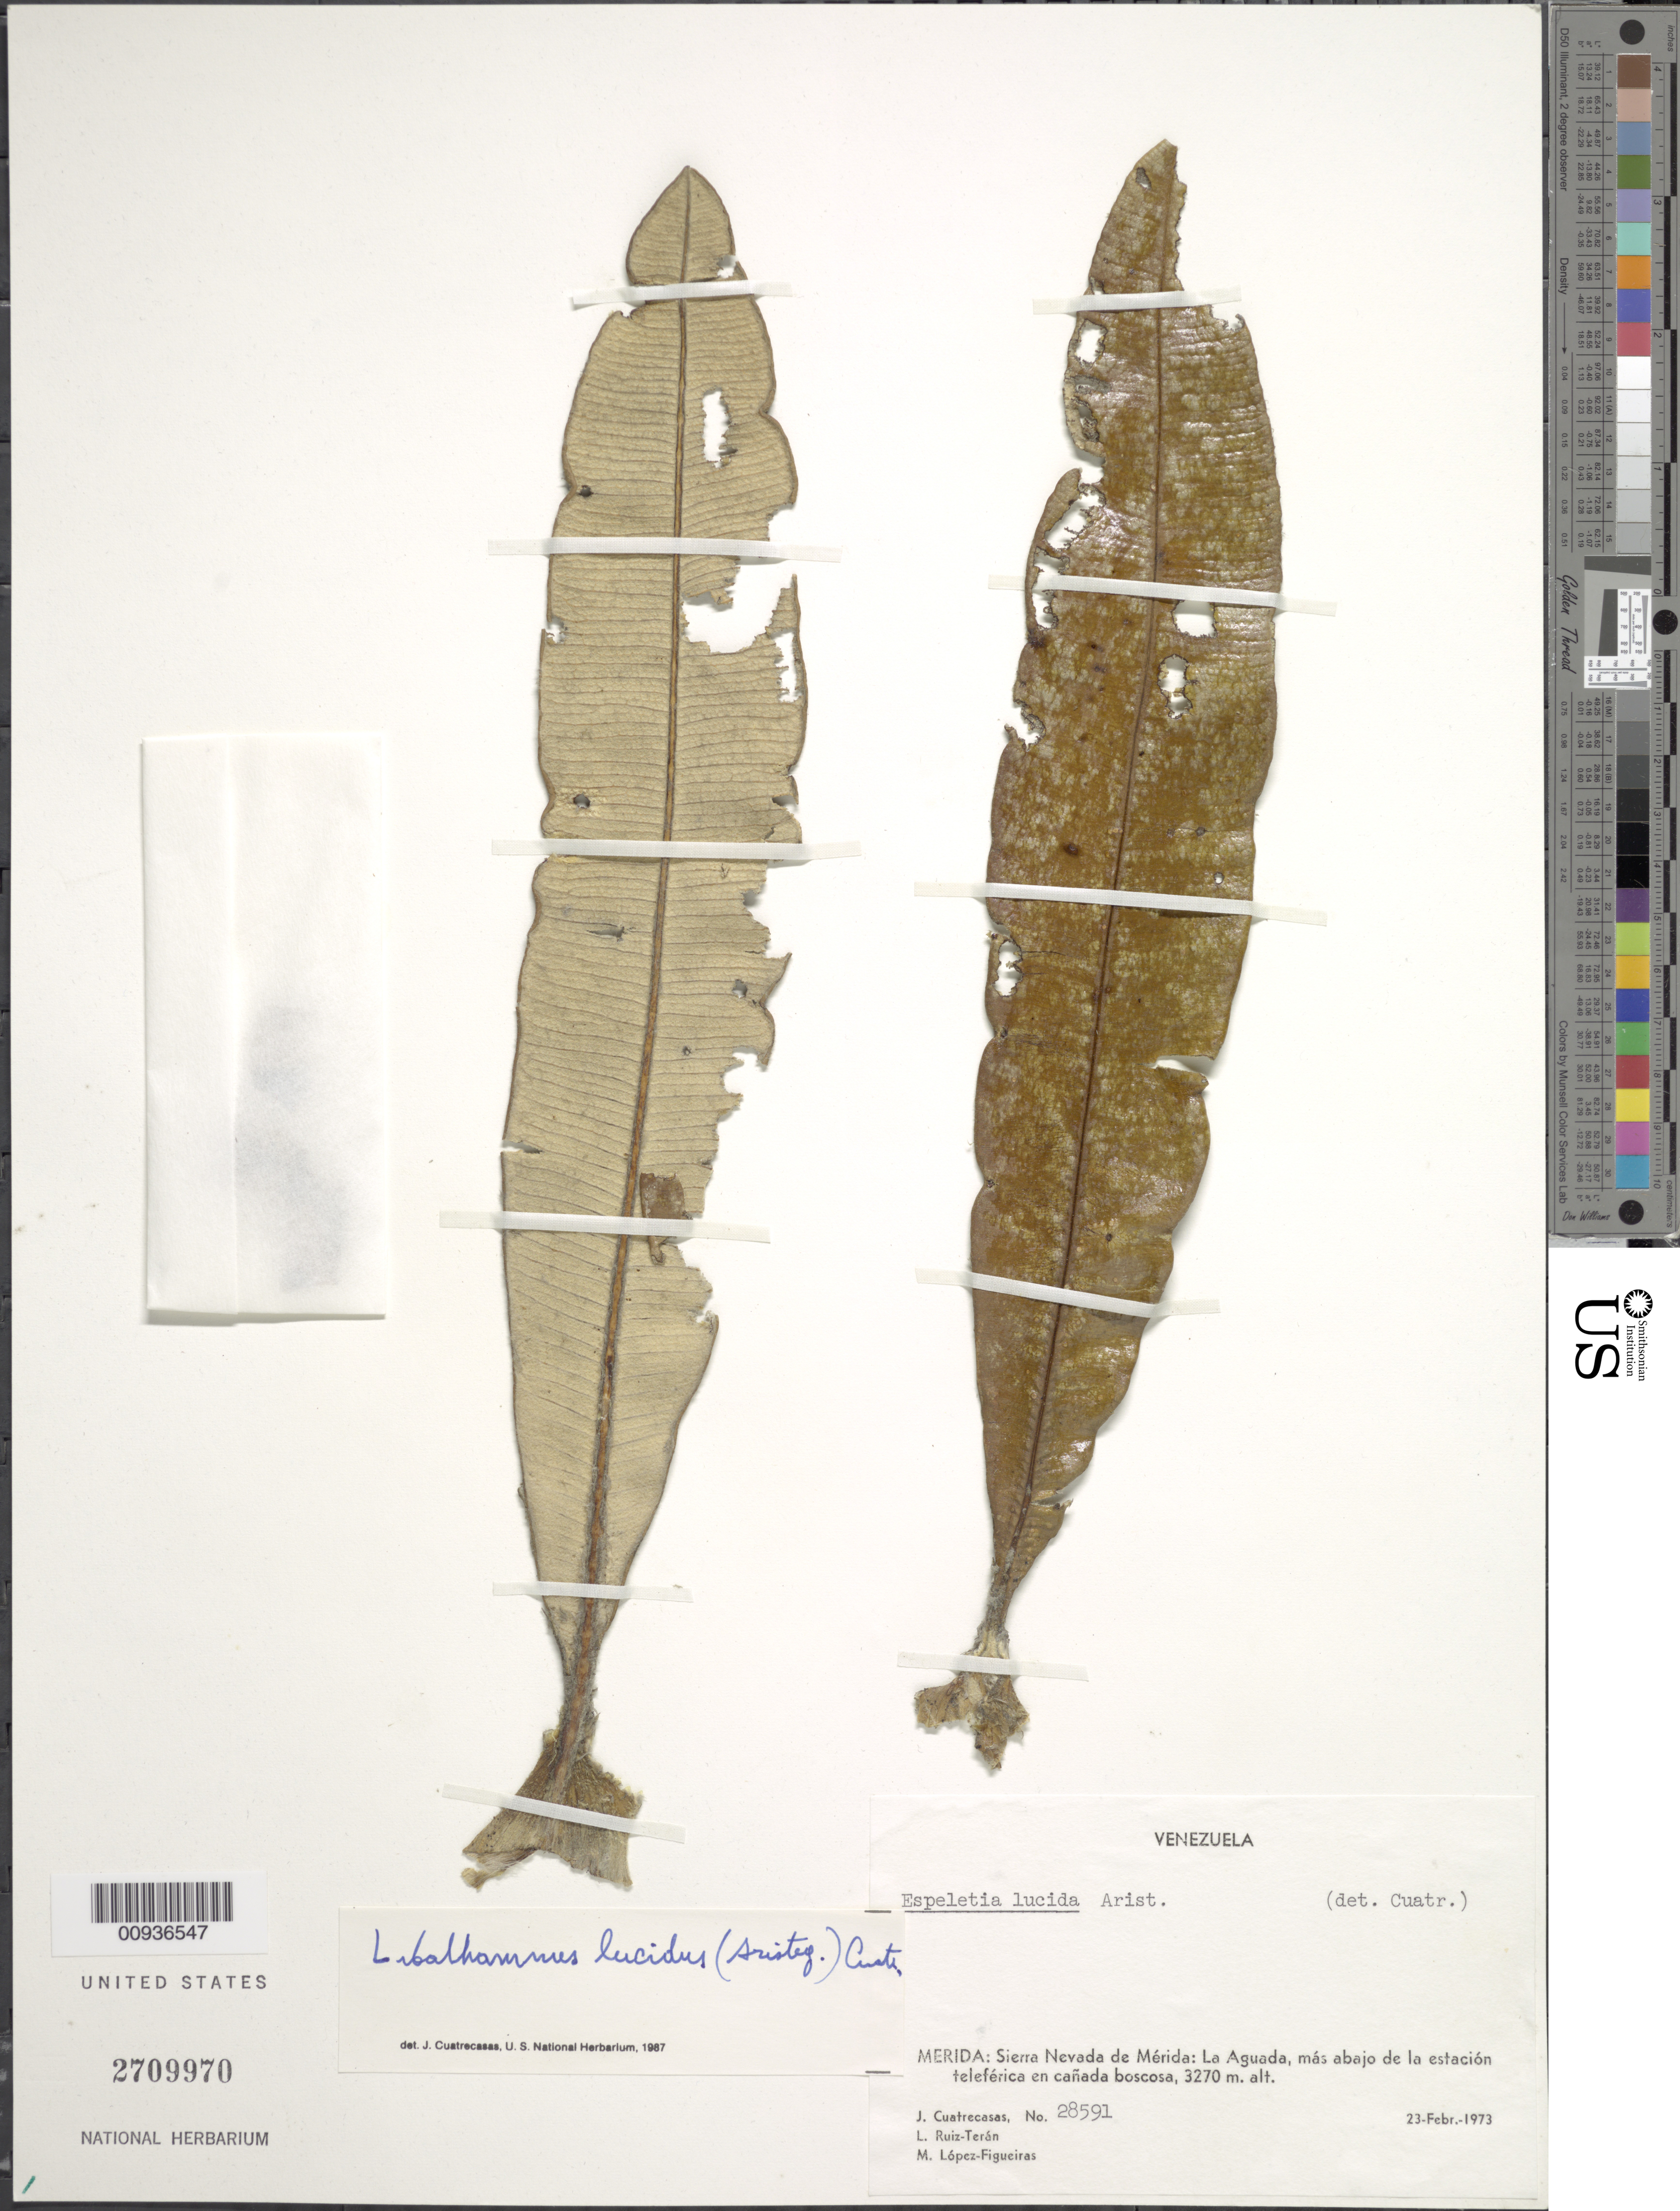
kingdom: Plantae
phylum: Tracheophyta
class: Magnoliopsida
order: Asterales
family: Asteraceae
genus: Libanothamnus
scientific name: Libanothamnus lucidus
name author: Cuatrec.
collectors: J. Cuatrecasas, L. E. Ruíz-Terán & M. López Figueiras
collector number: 28591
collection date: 1973-02-23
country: Venezuela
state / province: Mérida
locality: Sierra Nevada de Merida, La Aguada, mas abajo de la estacion teleferica en canada boscosa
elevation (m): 3270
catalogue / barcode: US 2709970